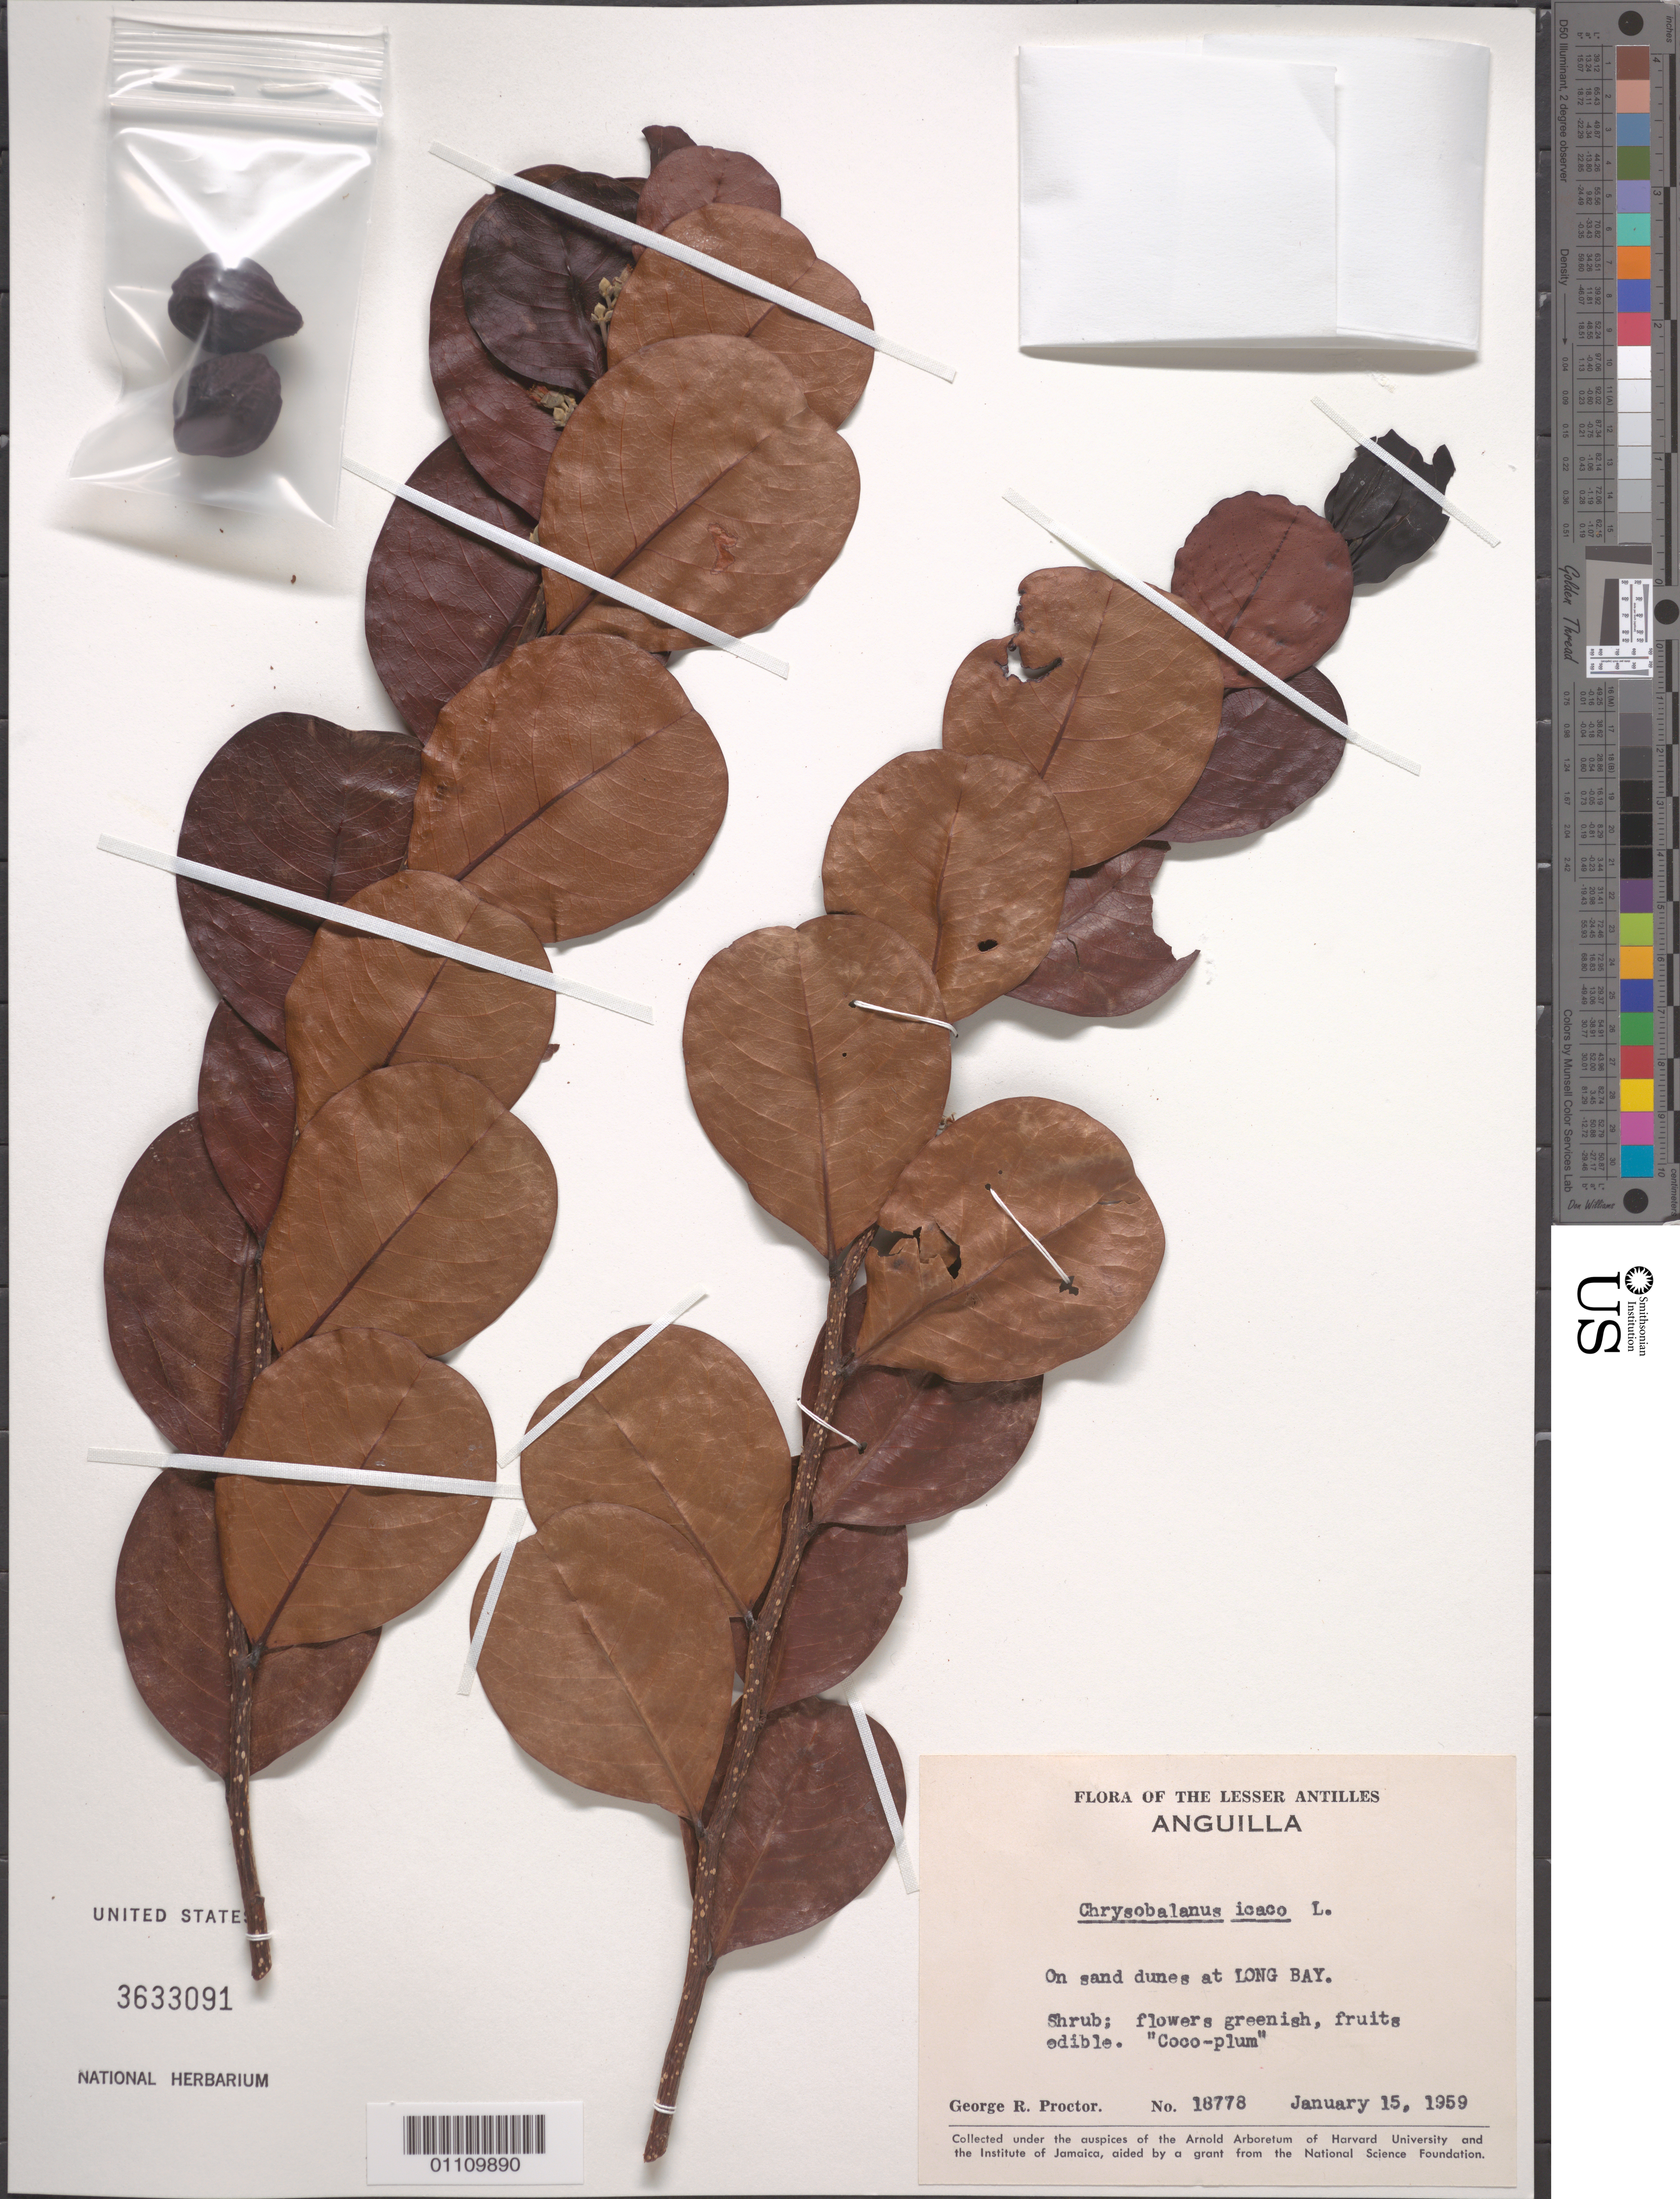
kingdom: Plantae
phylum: Tracheophyta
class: Magnoliopsida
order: Malpighiales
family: Chrysobalanaceae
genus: Chrysobalanus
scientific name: Chrysobalanus icaco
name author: L.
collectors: G. R. Proctor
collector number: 18778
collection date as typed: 15 Jan 1959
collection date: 1959-01-15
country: Anguilla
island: Anguilla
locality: Long Bay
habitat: On sand dunes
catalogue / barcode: US 3633091